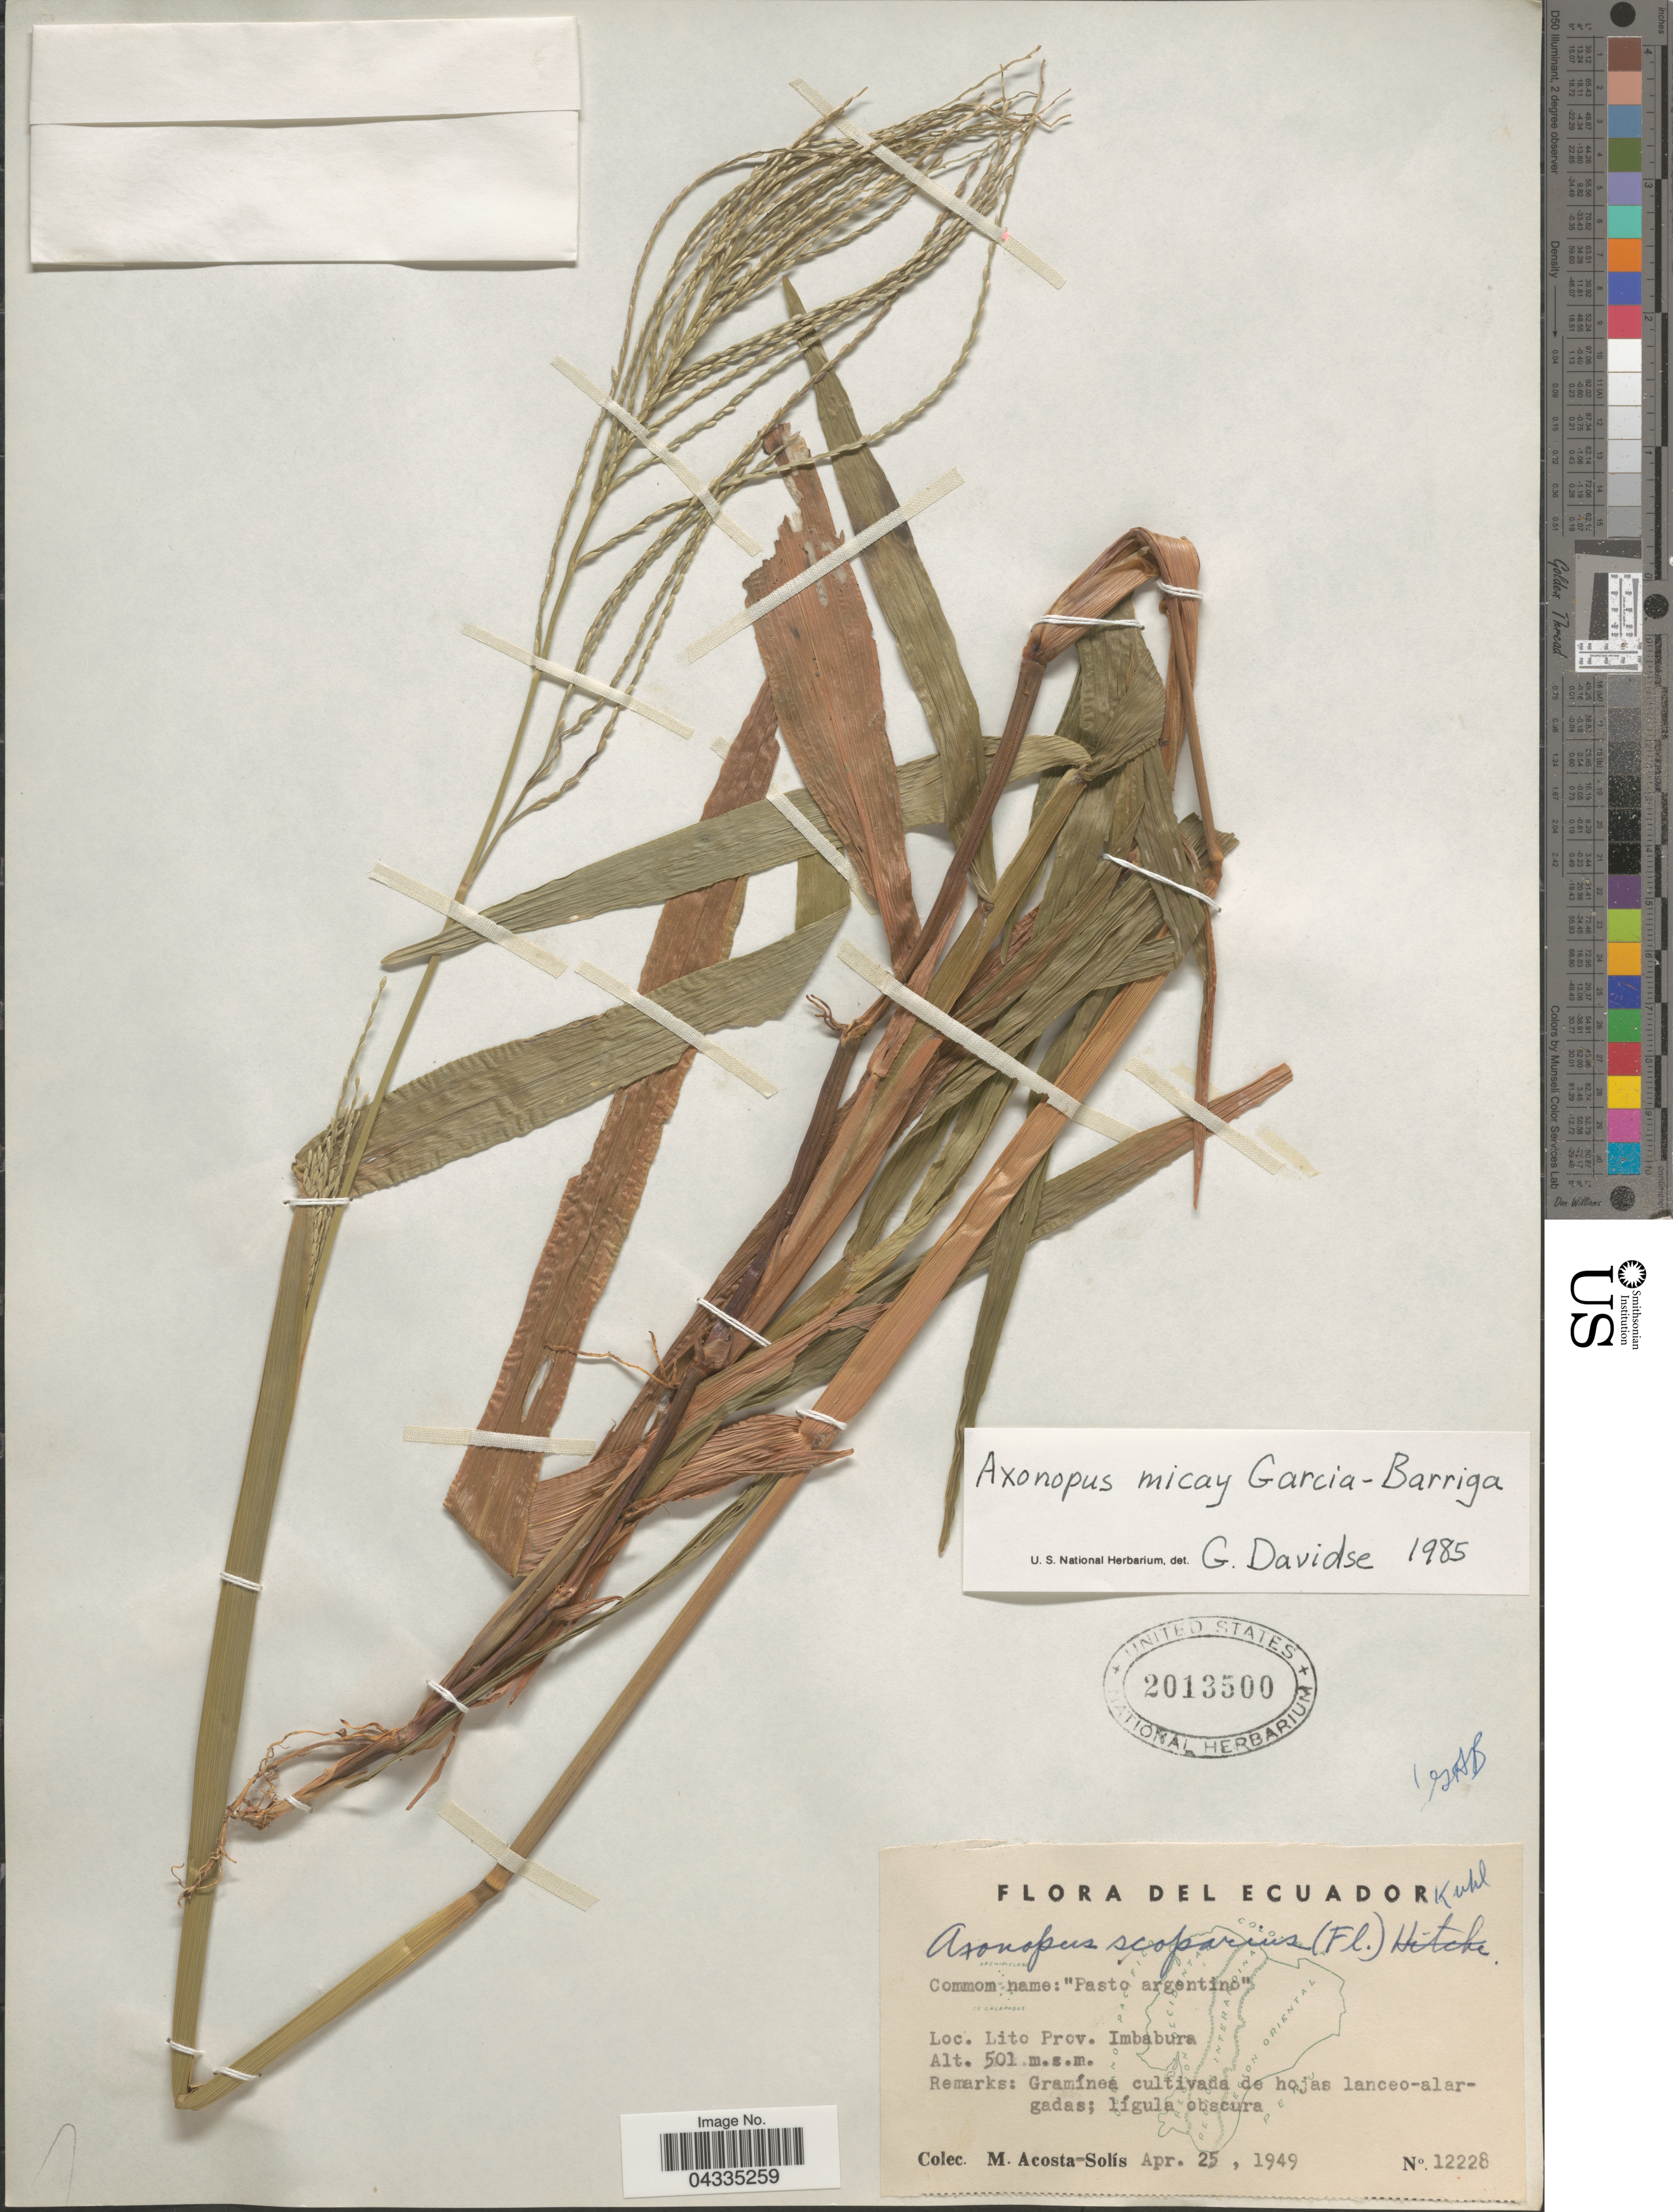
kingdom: Plantae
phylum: Tracheophyta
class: Liliopsida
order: Poales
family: Poaceae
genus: Axonopus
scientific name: Axonopus scoparius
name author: (Flüggé) Kuhlm.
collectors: M. Acosta Solis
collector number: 12228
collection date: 1949-04-25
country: Ecuador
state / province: Imbabura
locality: Lito.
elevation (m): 501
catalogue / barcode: US 2013500